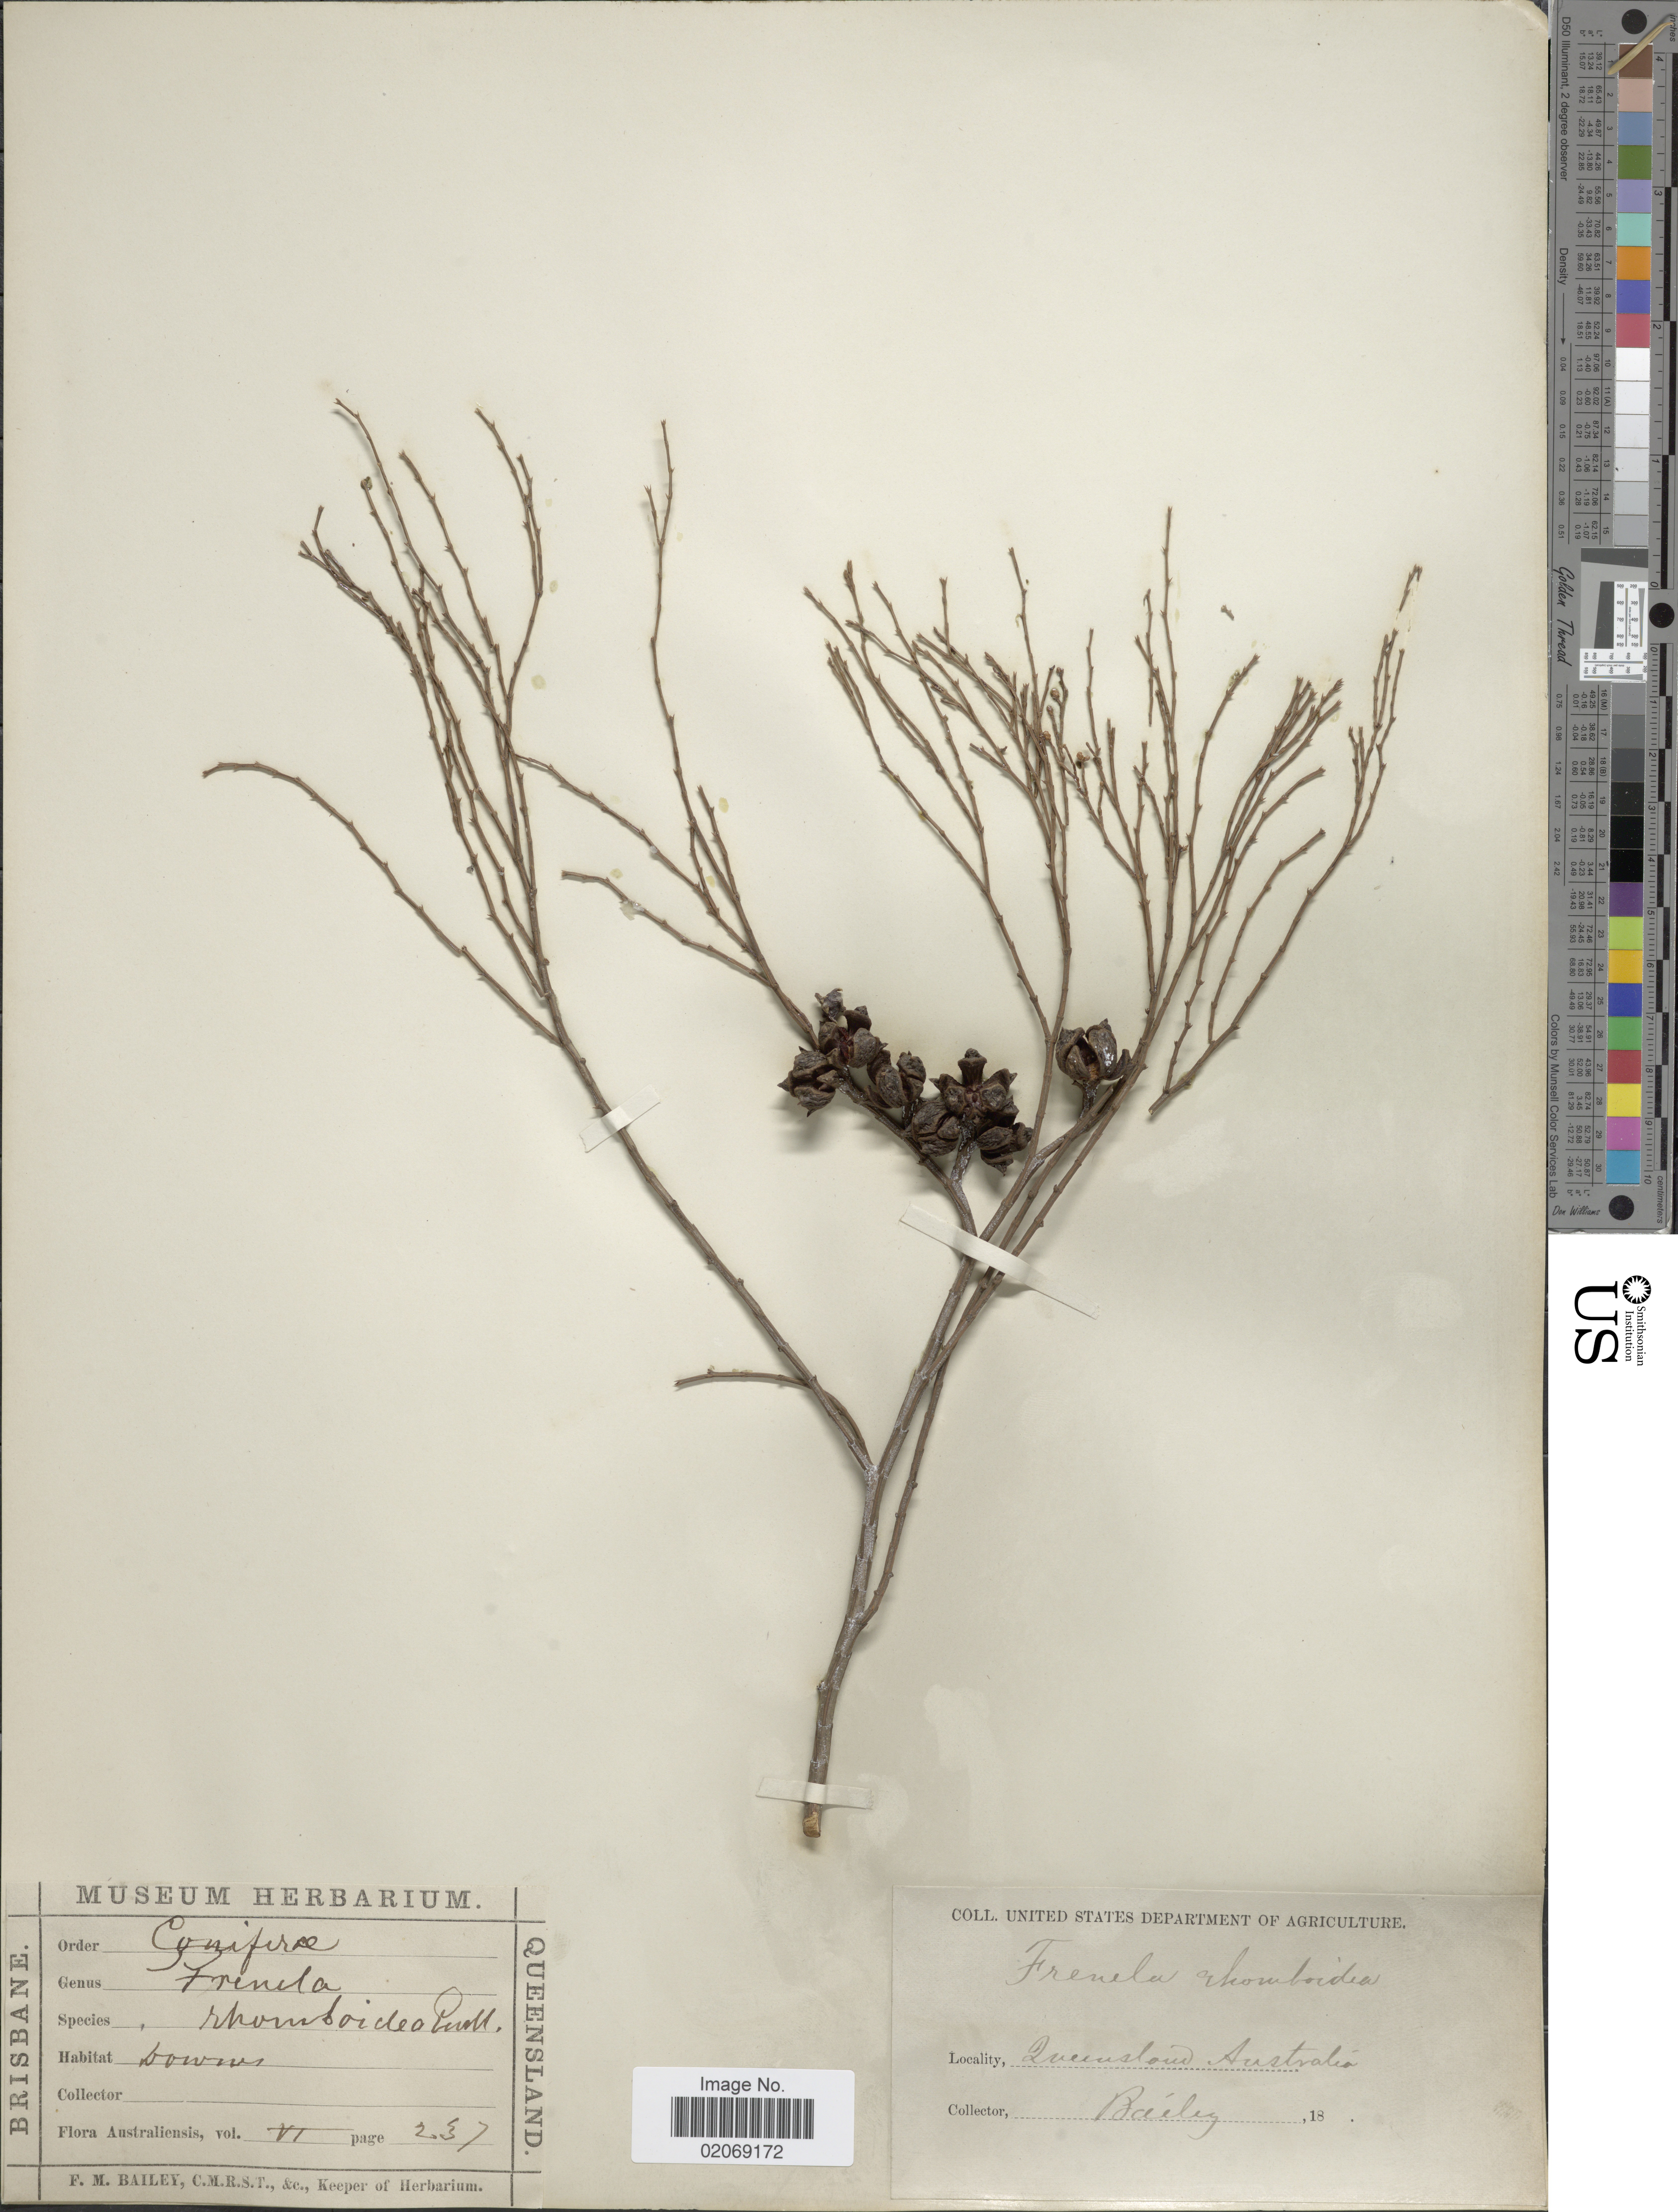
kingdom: Plantae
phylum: Tracheophyta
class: Pinopsida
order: Pinales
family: Cupressaceae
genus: Callitris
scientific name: Callitris rhomboidea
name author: R. Br. ex Rich. & A. Rich.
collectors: F. M. Bailey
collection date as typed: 18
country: Australia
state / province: Queensland